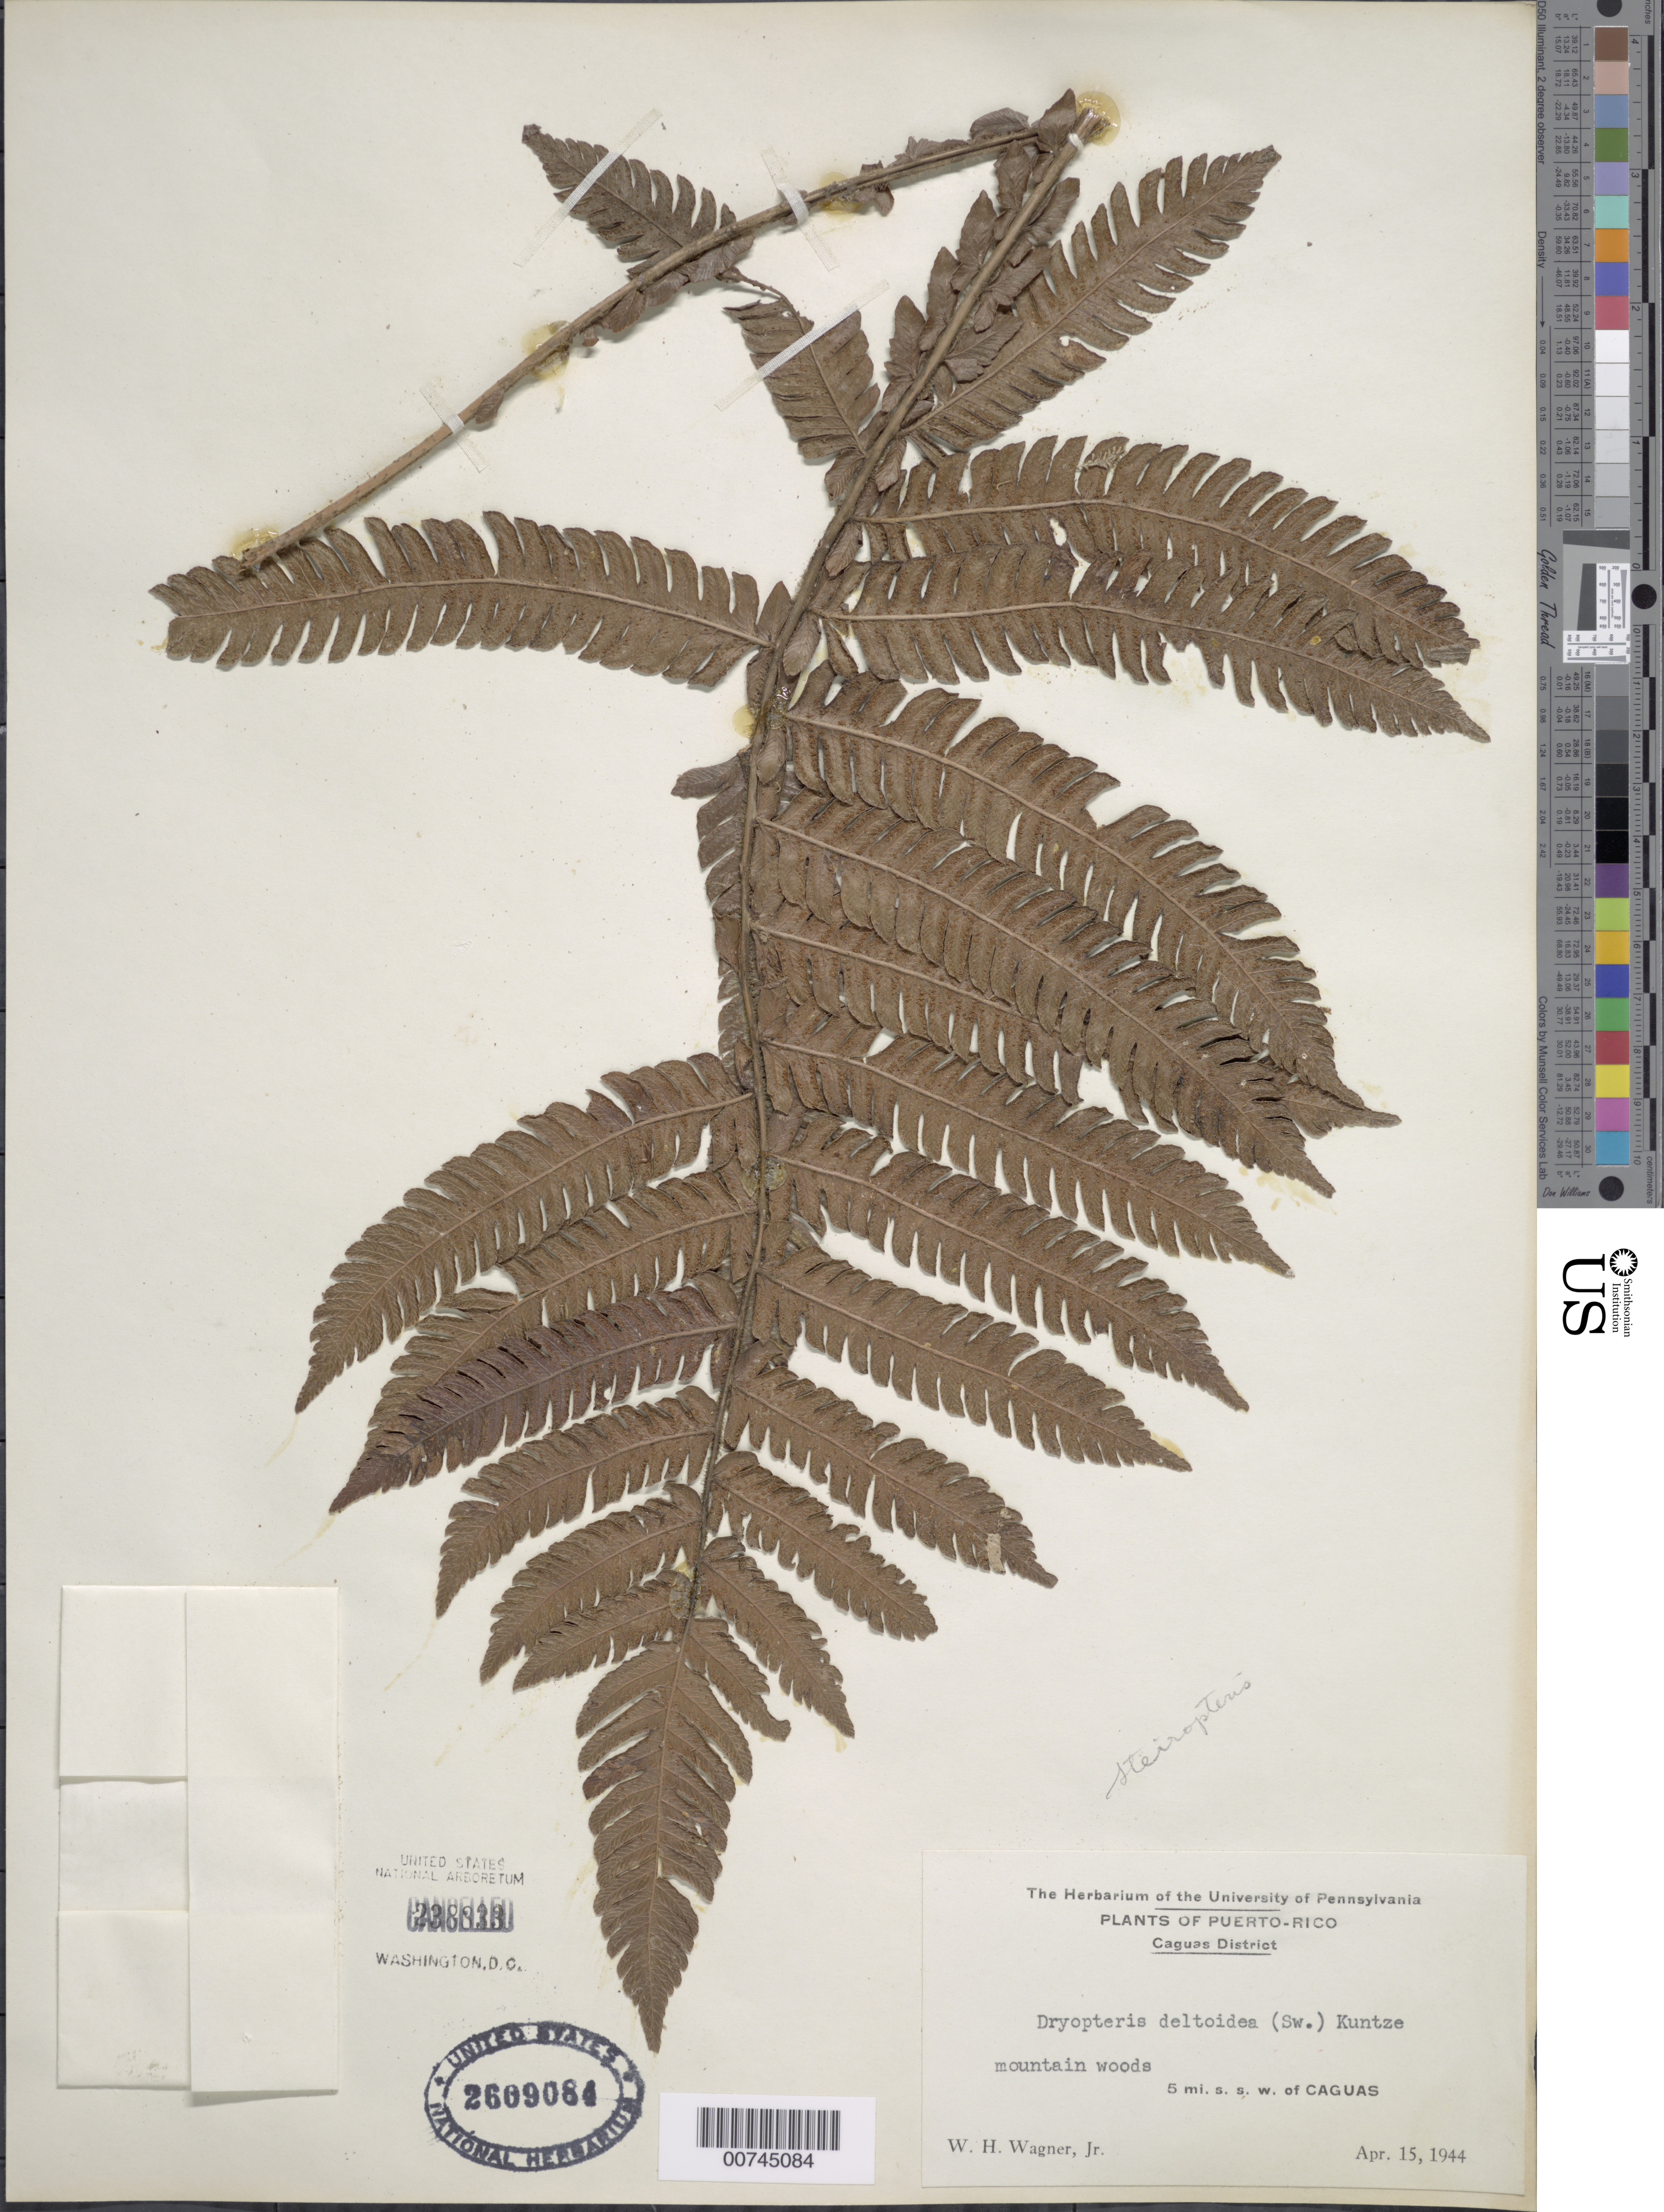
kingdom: Plantae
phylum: Tracheophyta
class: Polypodiopsida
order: Polypodiales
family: Thelypteridaceae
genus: Steiropteris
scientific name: Steiropteris deltoidea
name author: (Sw.) Pic. Serm.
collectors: W. H. Wagner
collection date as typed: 15 Apr 1944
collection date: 1944-04-15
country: Puerto Rico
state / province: Caguas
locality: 5 miles SSW of Caguas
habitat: Mountain woods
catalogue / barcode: US 2609084